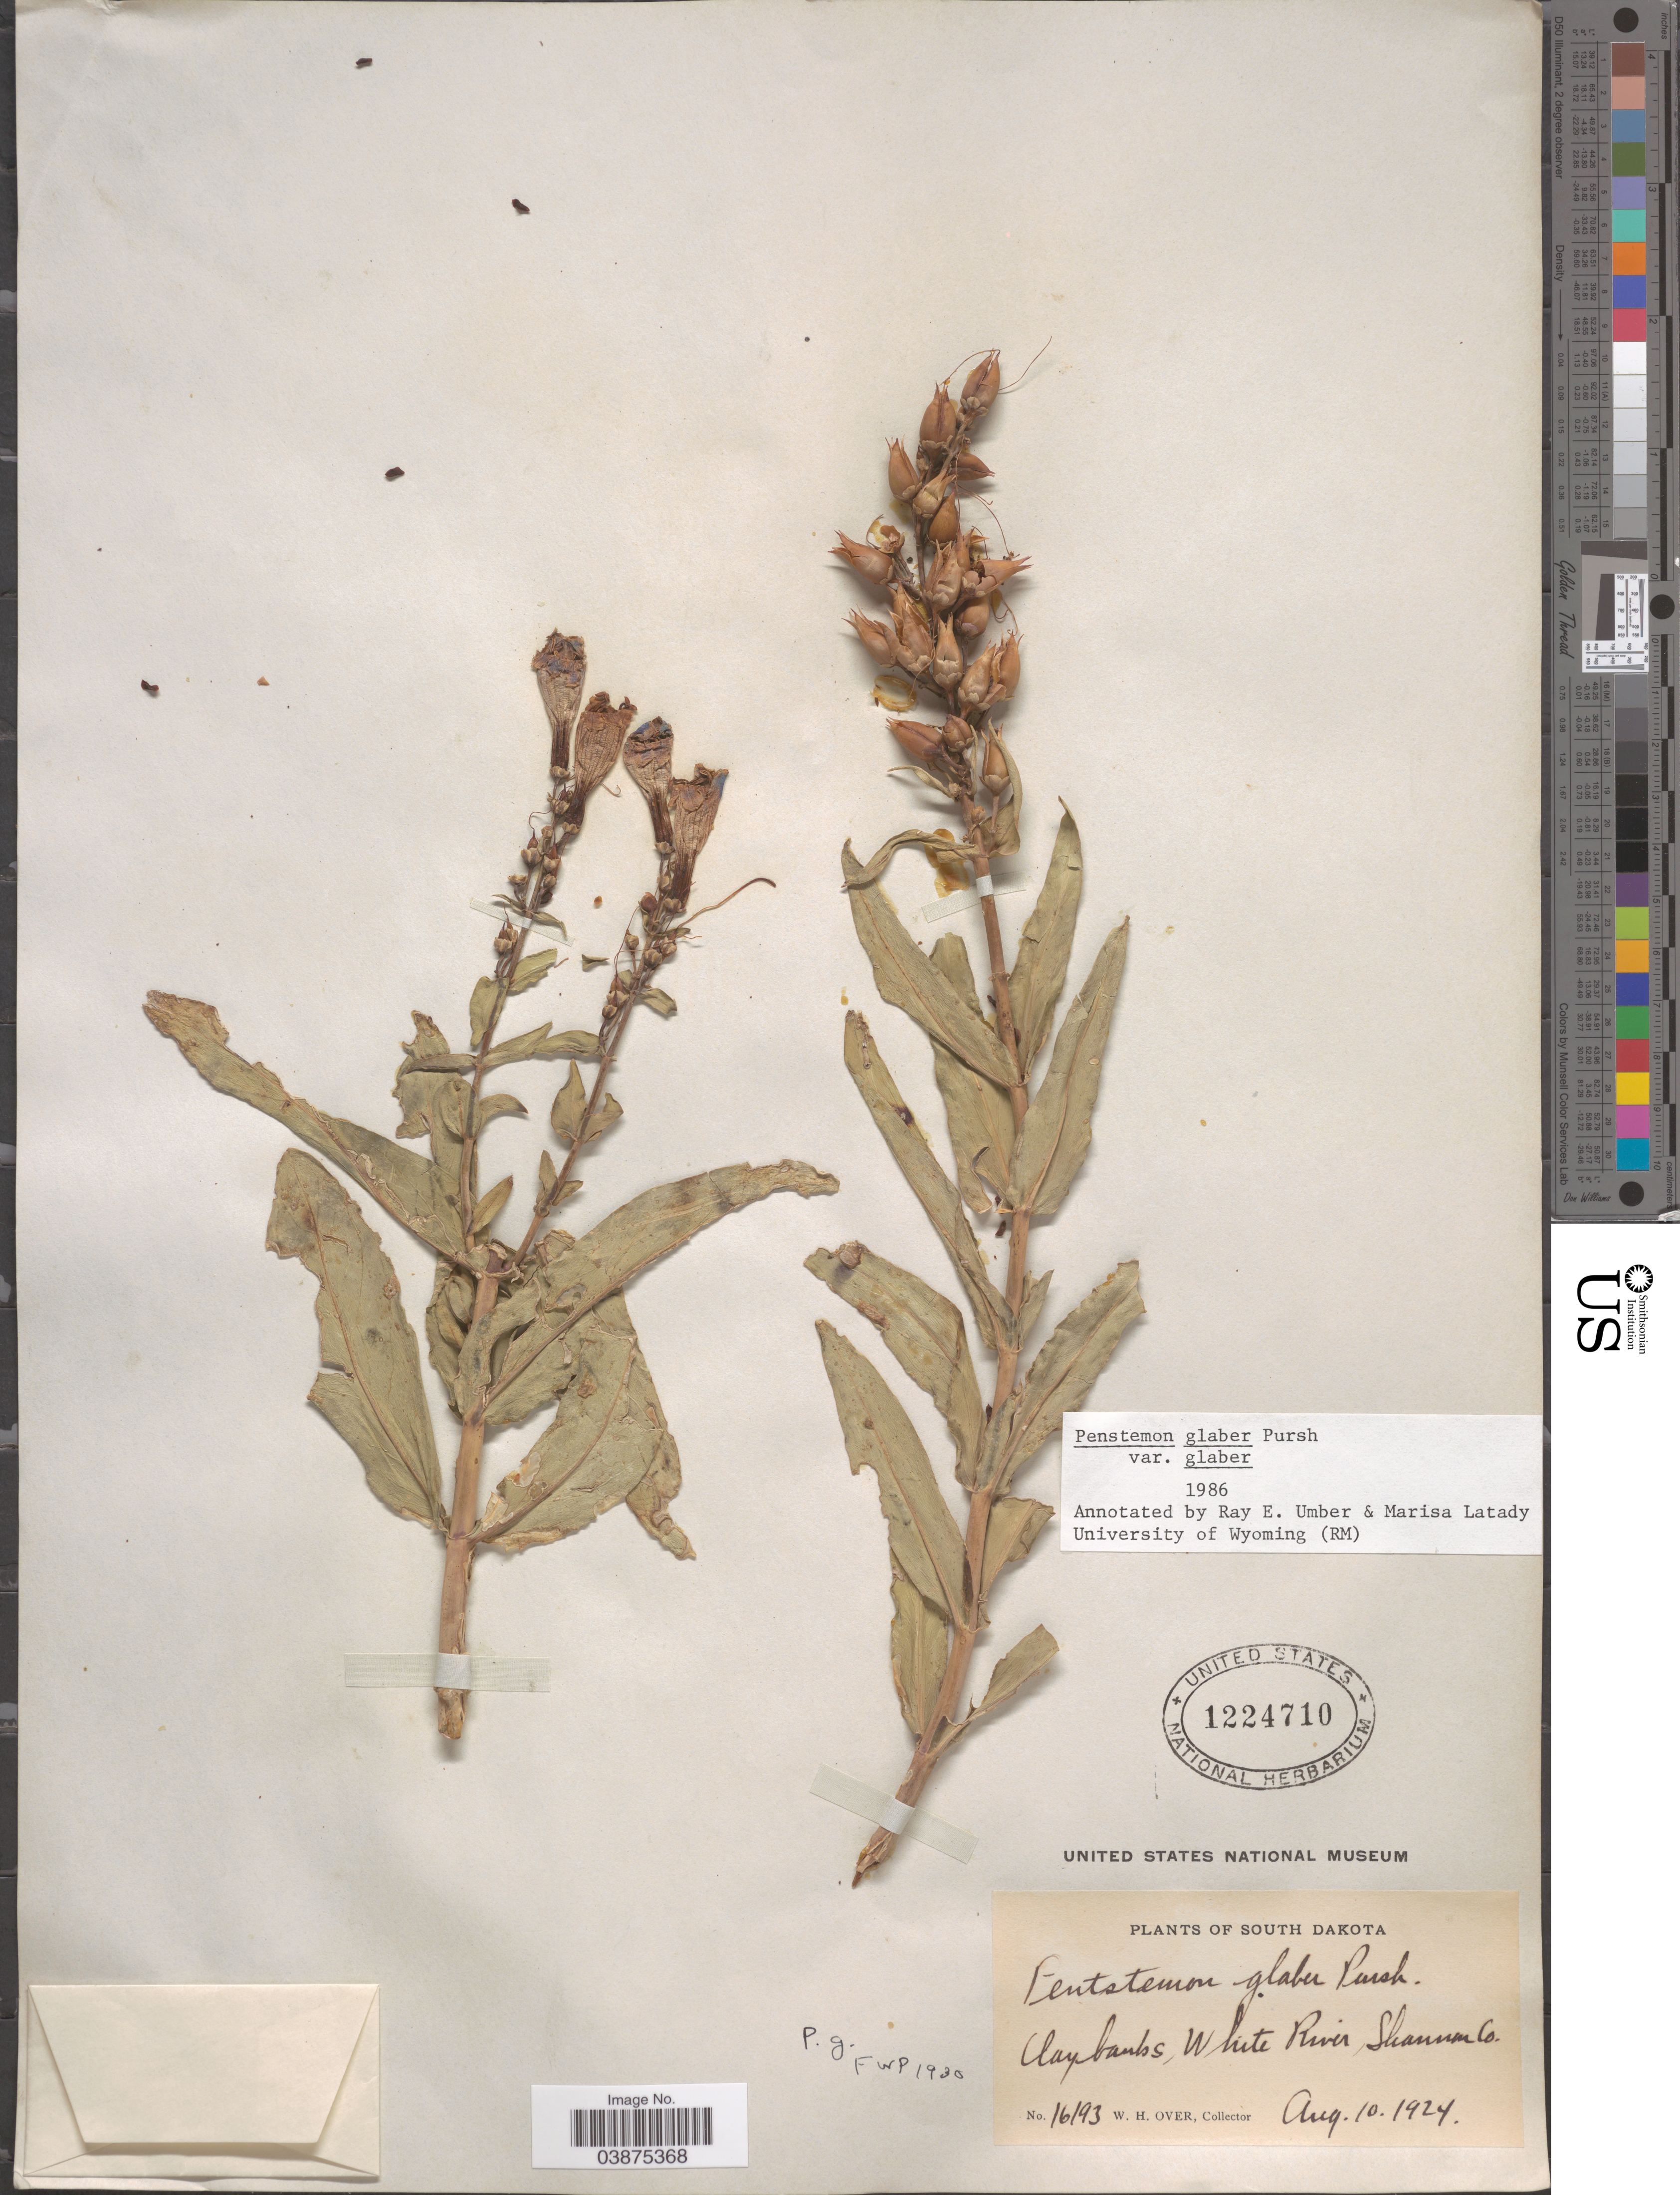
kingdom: Plantae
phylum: Tracheophyta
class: Magnoliopsida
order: Lamiales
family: Plantaginaceae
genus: Penstemon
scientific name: Penstemon glaber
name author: Pursh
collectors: W. Over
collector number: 16193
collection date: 1924-08-10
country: United States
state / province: South Dakota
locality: Clay banks, White River, Skannan Co.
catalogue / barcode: US 1224710